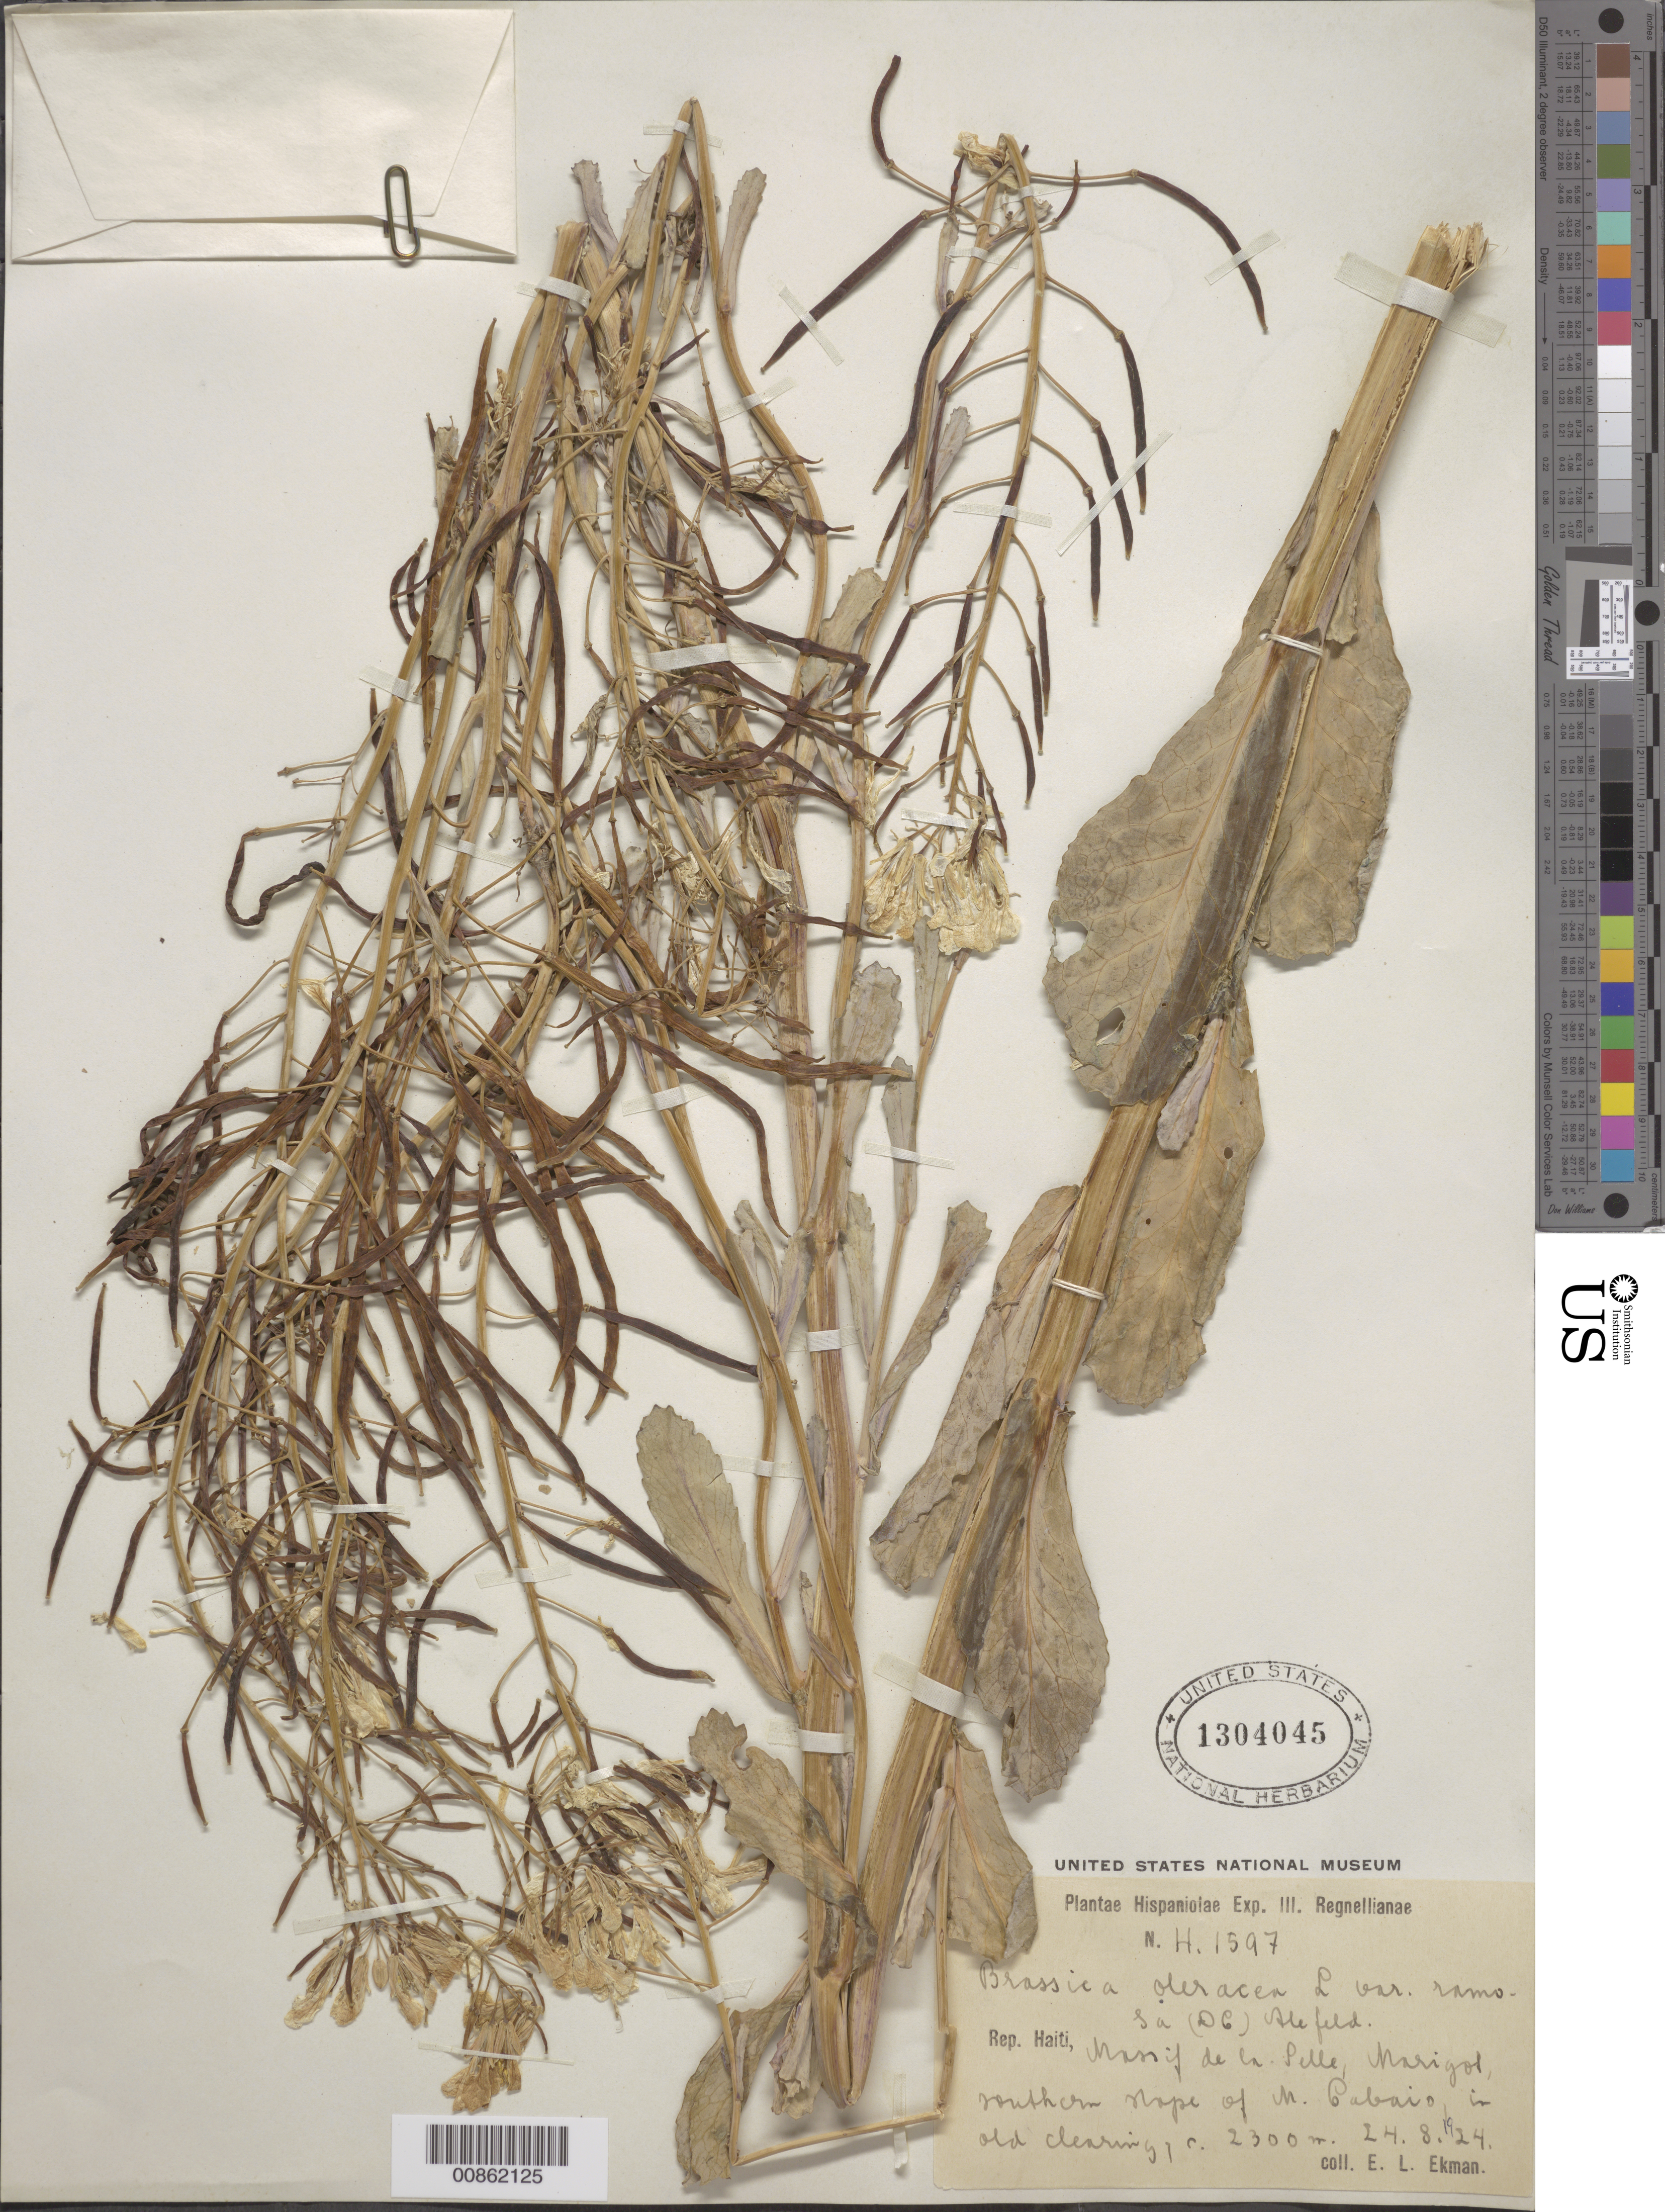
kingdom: Plantae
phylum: Tracheophyta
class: Magnoliopsida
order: Brassicales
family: Brassicaceae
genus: Brassica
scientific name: Brassica oleracea var. ramosa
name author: (DC.) Alef.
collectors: E. L. Ekman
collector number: H 1597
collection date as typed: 24 Aug 1924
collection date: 1924-08-24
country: Haiti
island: Hispaniola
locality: Massif de la Selle, Marigot, southern slope of M. Cabaio.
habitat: In old clearing.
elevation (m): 2300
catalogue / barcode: US 1304045